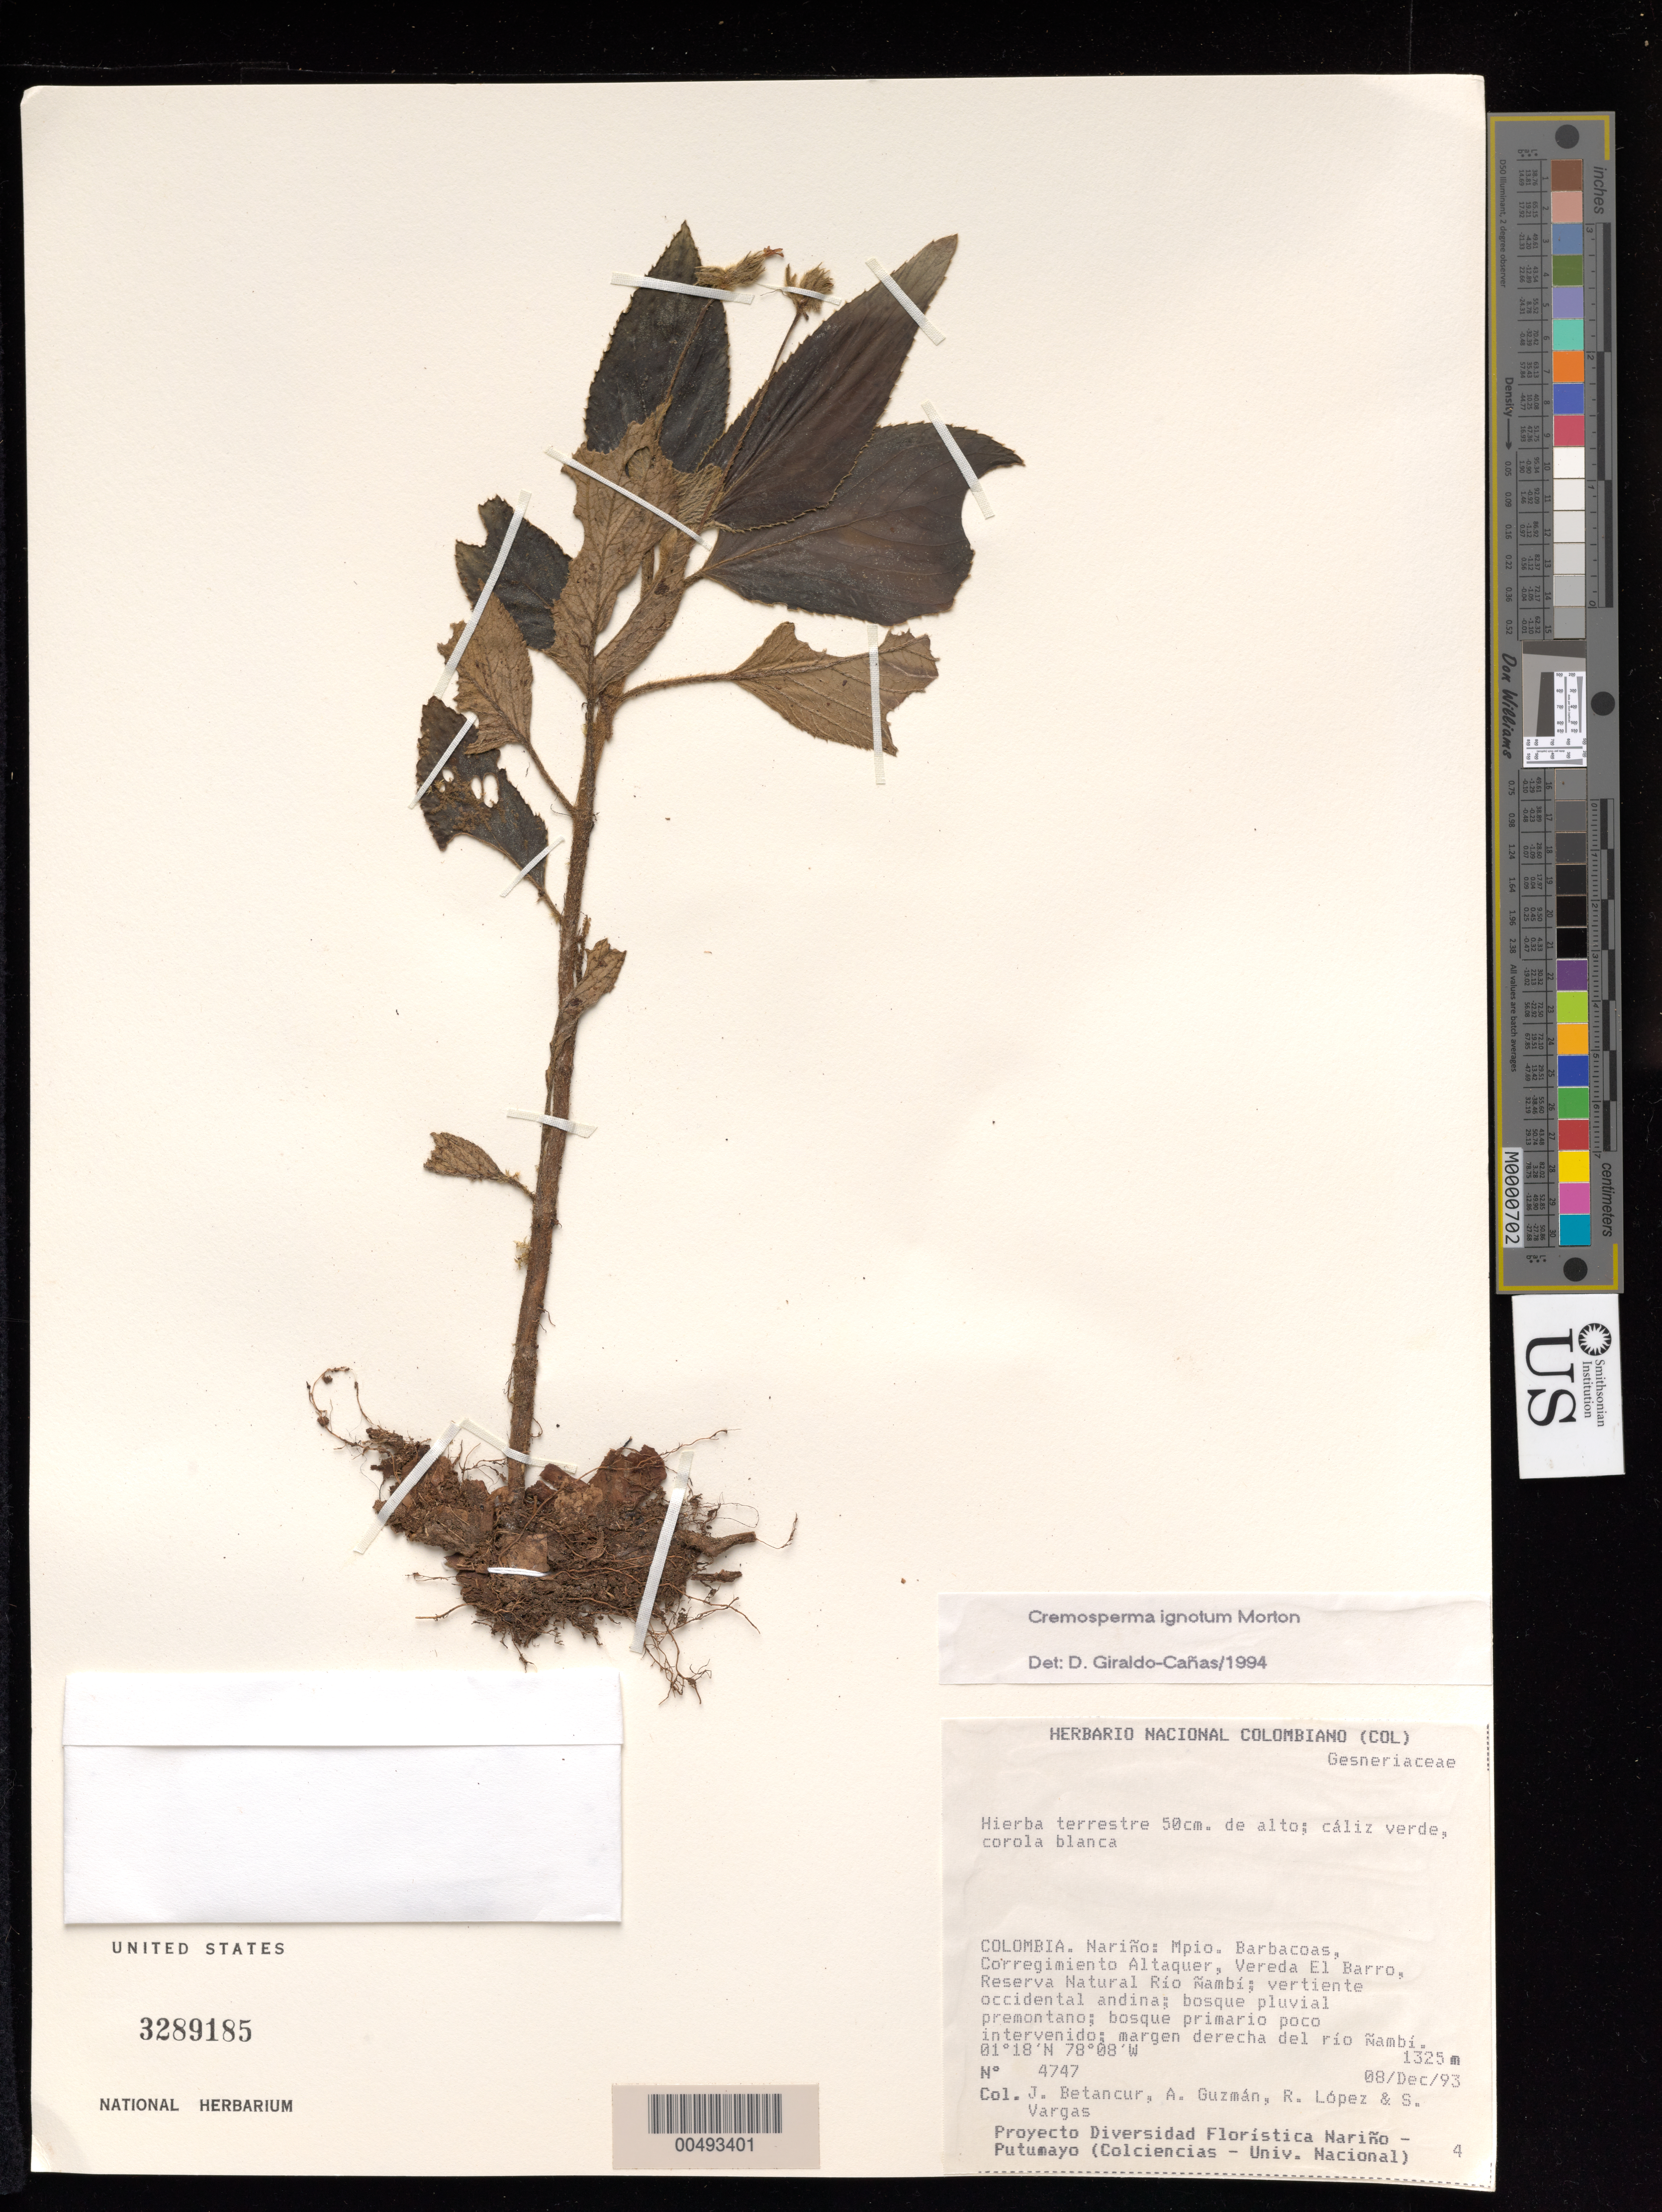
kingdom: Plantae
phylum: Tracheophyta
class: Magnoliopsida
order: Lamiales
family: Gesneriaceae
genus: Cremosperma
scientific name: Cremosperma ignotum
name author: C.V. Morton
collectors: J. C. Betancur, A. Guzman, R. Lopez & S. Vargas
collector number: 4747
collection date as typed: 08 Dec 1993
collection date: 1993-12-08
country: Colombia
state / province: Nariño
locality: Barbacoas, Rio Nambi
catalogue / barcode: US 3289185